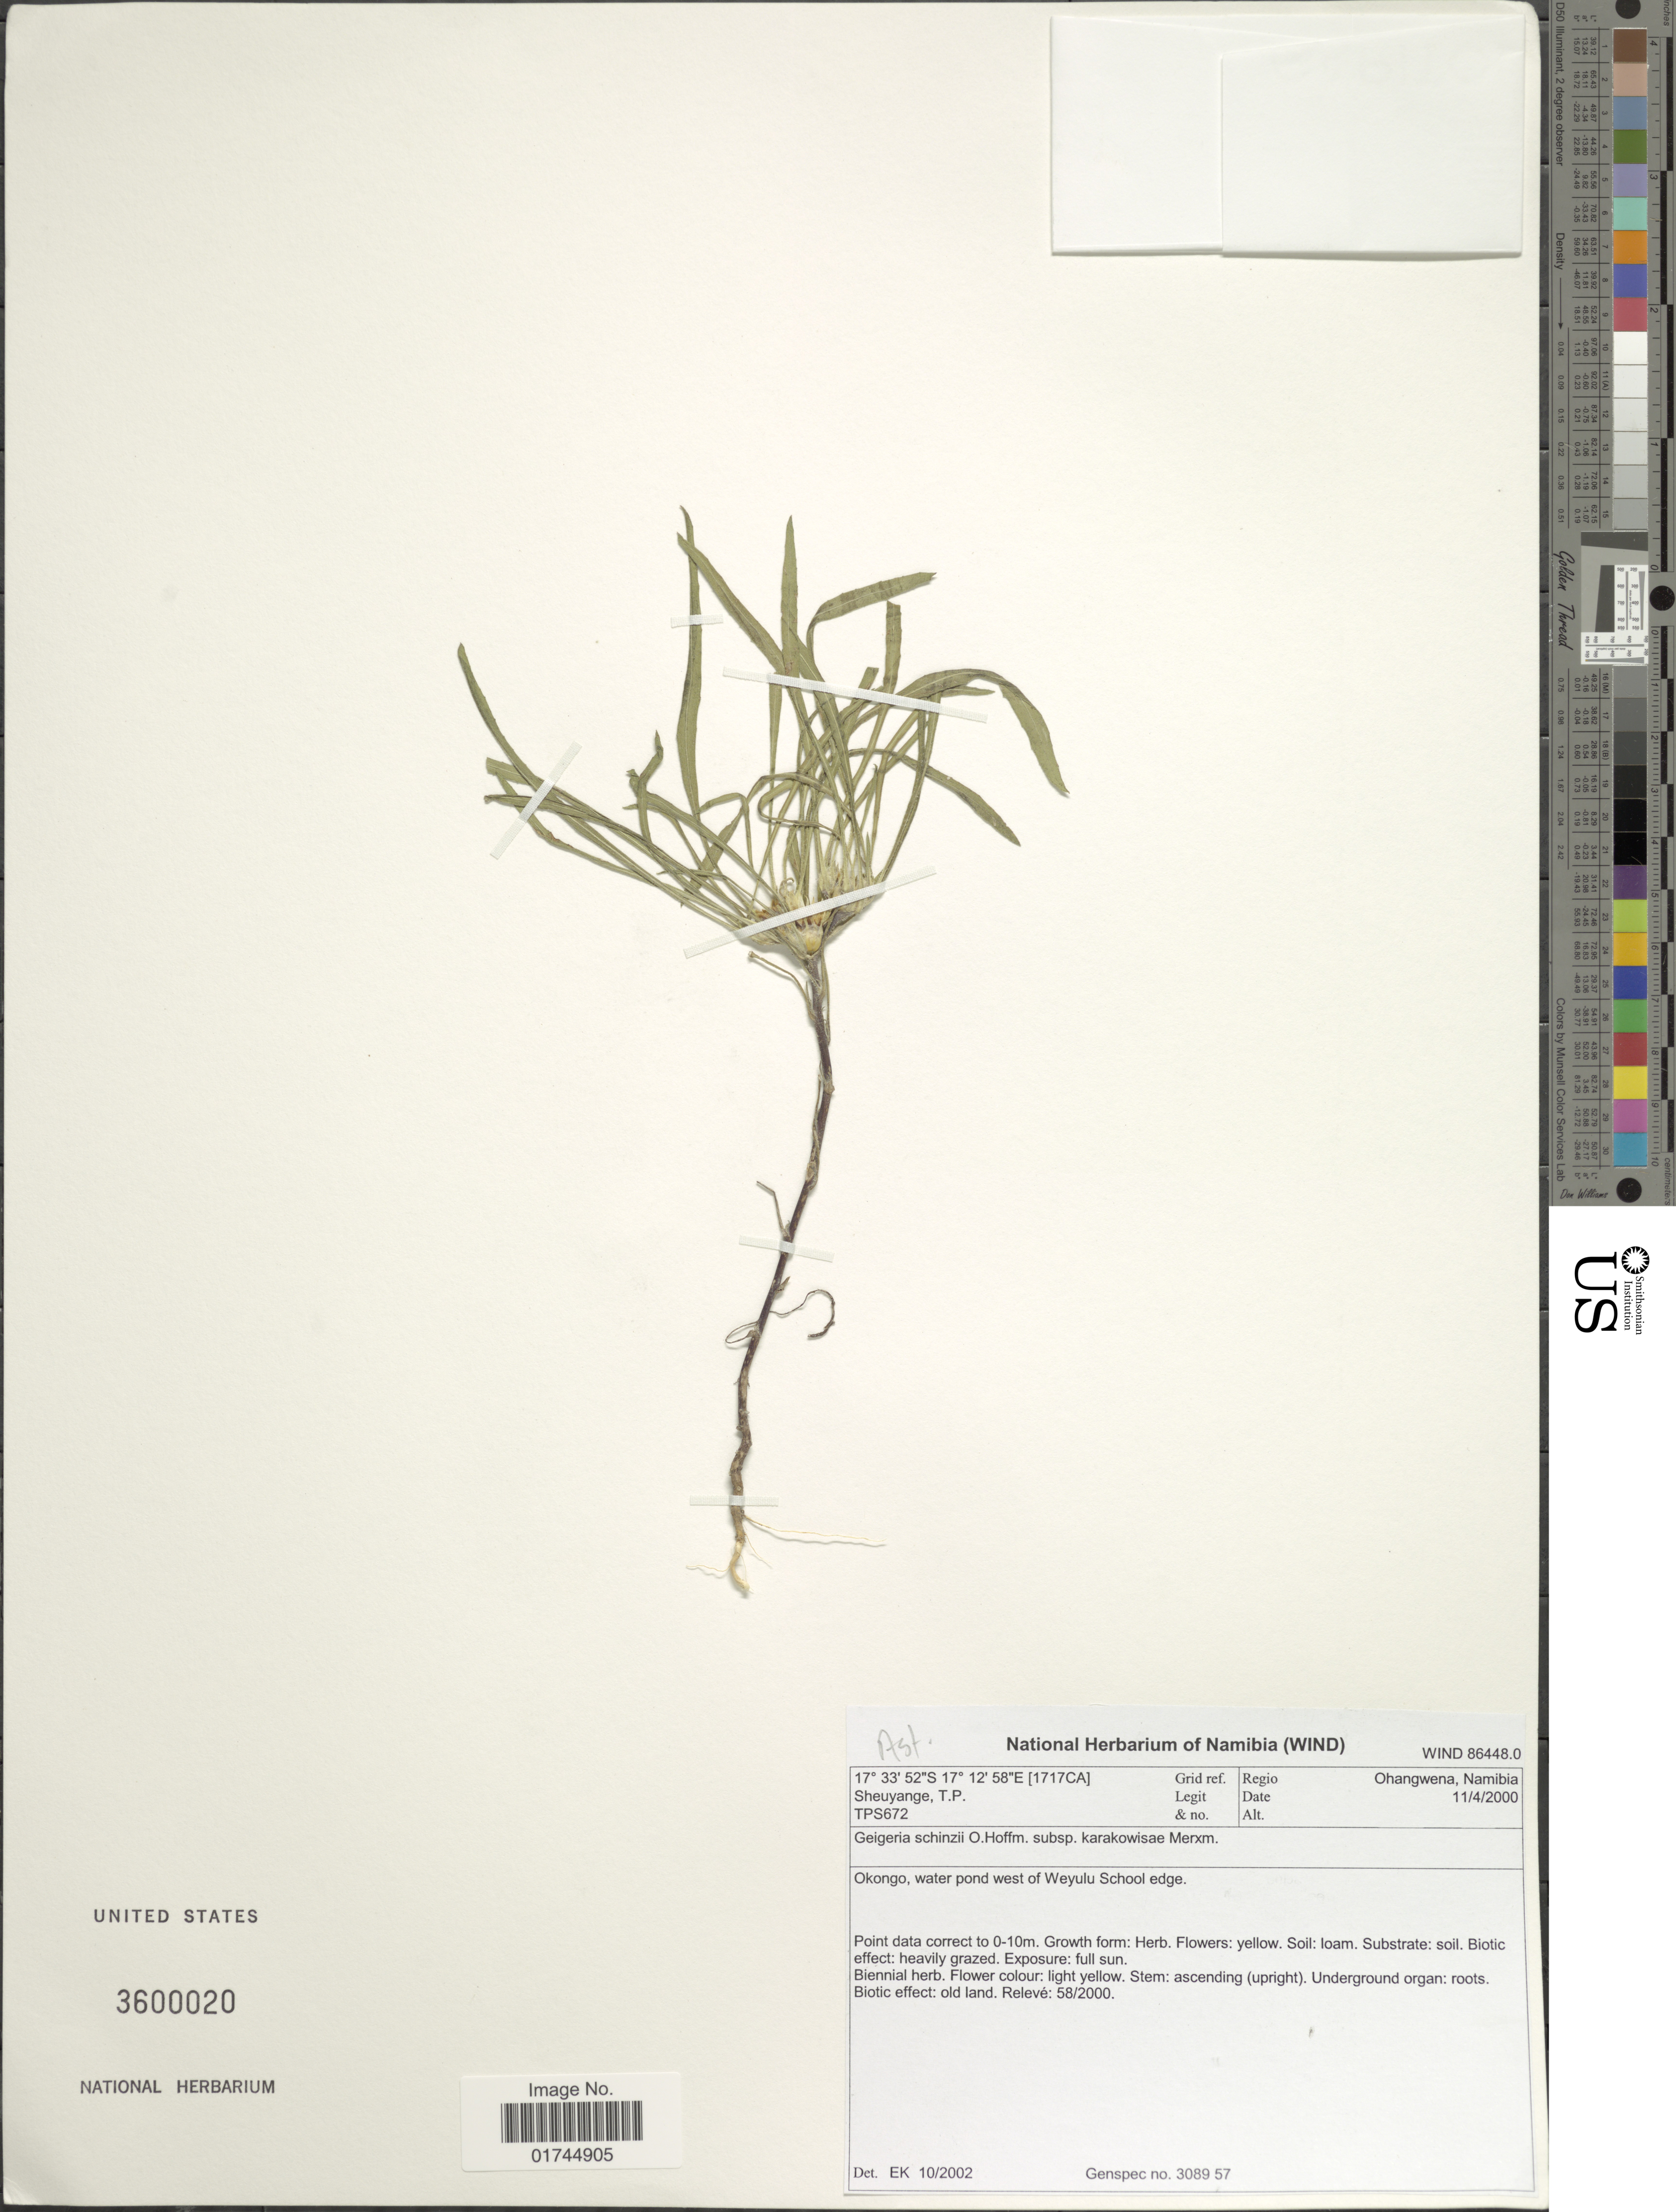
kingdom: Plantae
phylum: Tracheophyta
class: Magnoliopsida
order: Asterales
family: Asteraceae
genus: Geigeria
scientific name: Geigeria schinzii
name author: O. Hoffm.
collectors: T. Sheuyange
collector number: TPS672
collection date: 2000-04-11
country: Namibia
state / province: Ohangwena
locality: Okongo, water pond west of Weyulu School edge.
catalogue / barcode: US 3600020